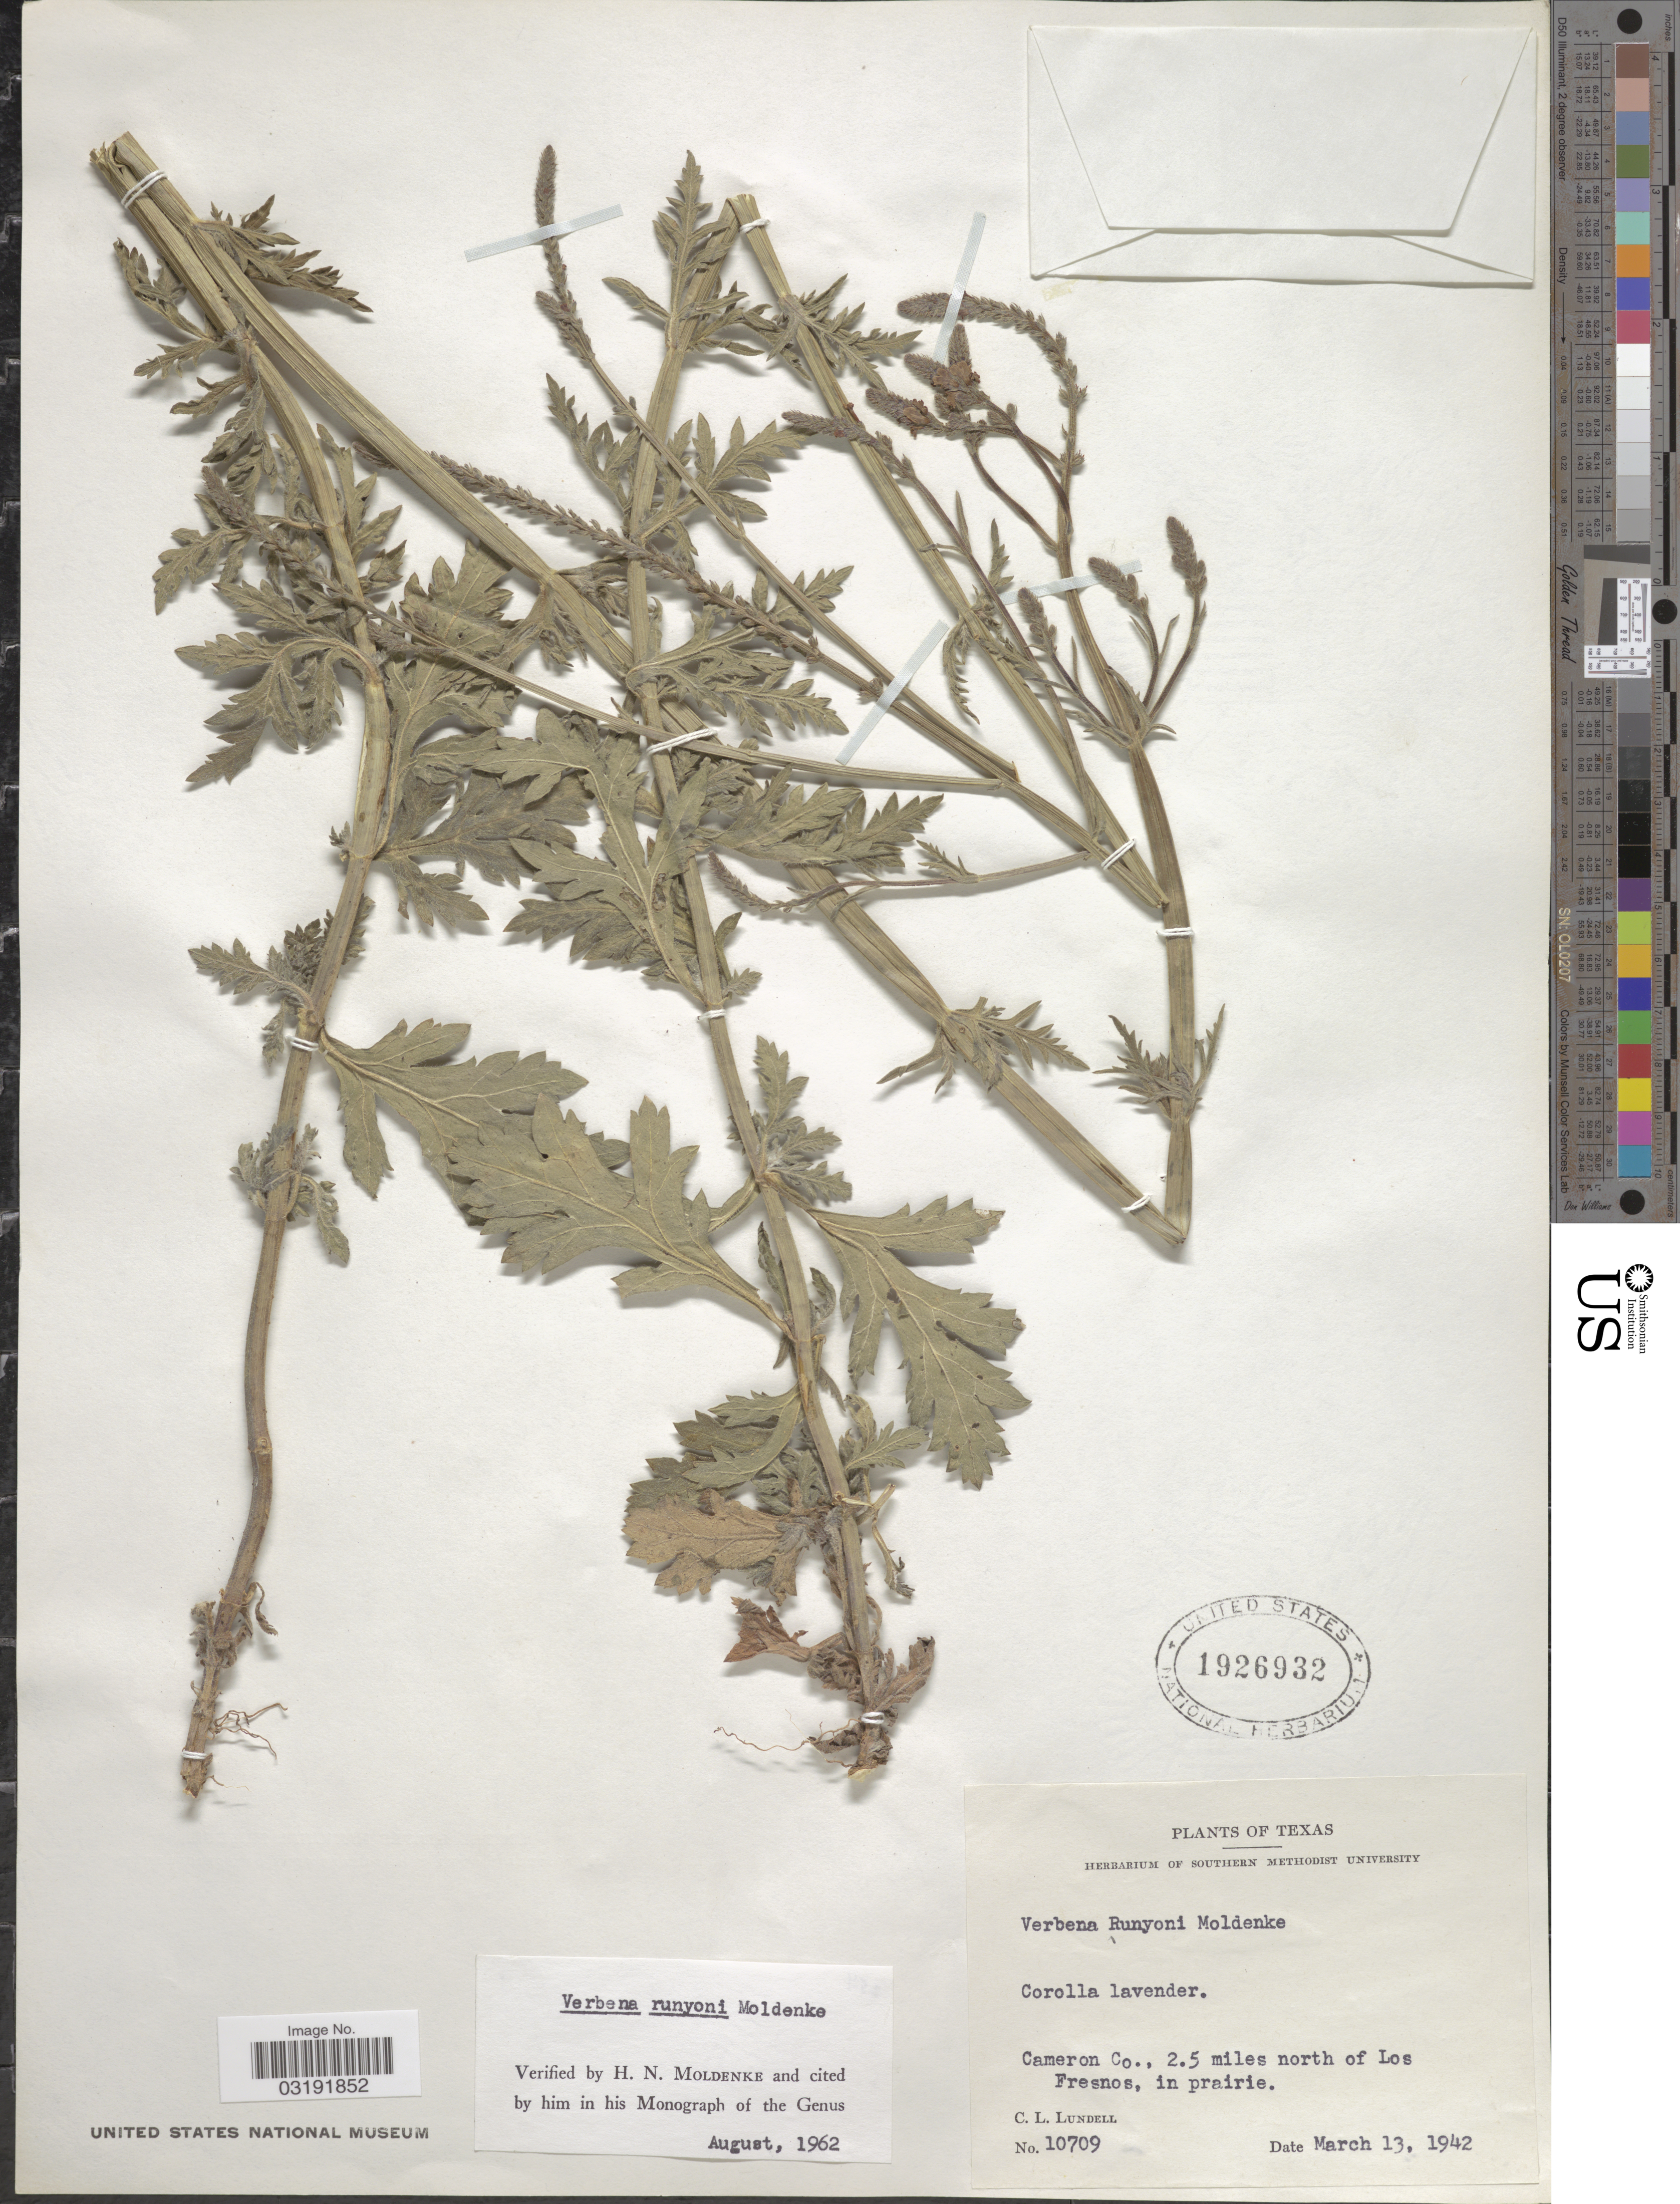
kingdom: Plantae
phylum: Tracheophyta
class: Magnoliopsida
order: Lamiales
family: Verbenaceae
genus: Verbena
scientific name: Verbena neomexicana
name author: (A. Gray) Small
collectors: C. L. Lundell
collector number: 10709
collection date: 1942-03-13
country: United States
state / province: Texas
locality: Cameron Co., 2.5 miles north of Los Fresnos.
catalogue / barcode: US 1926932